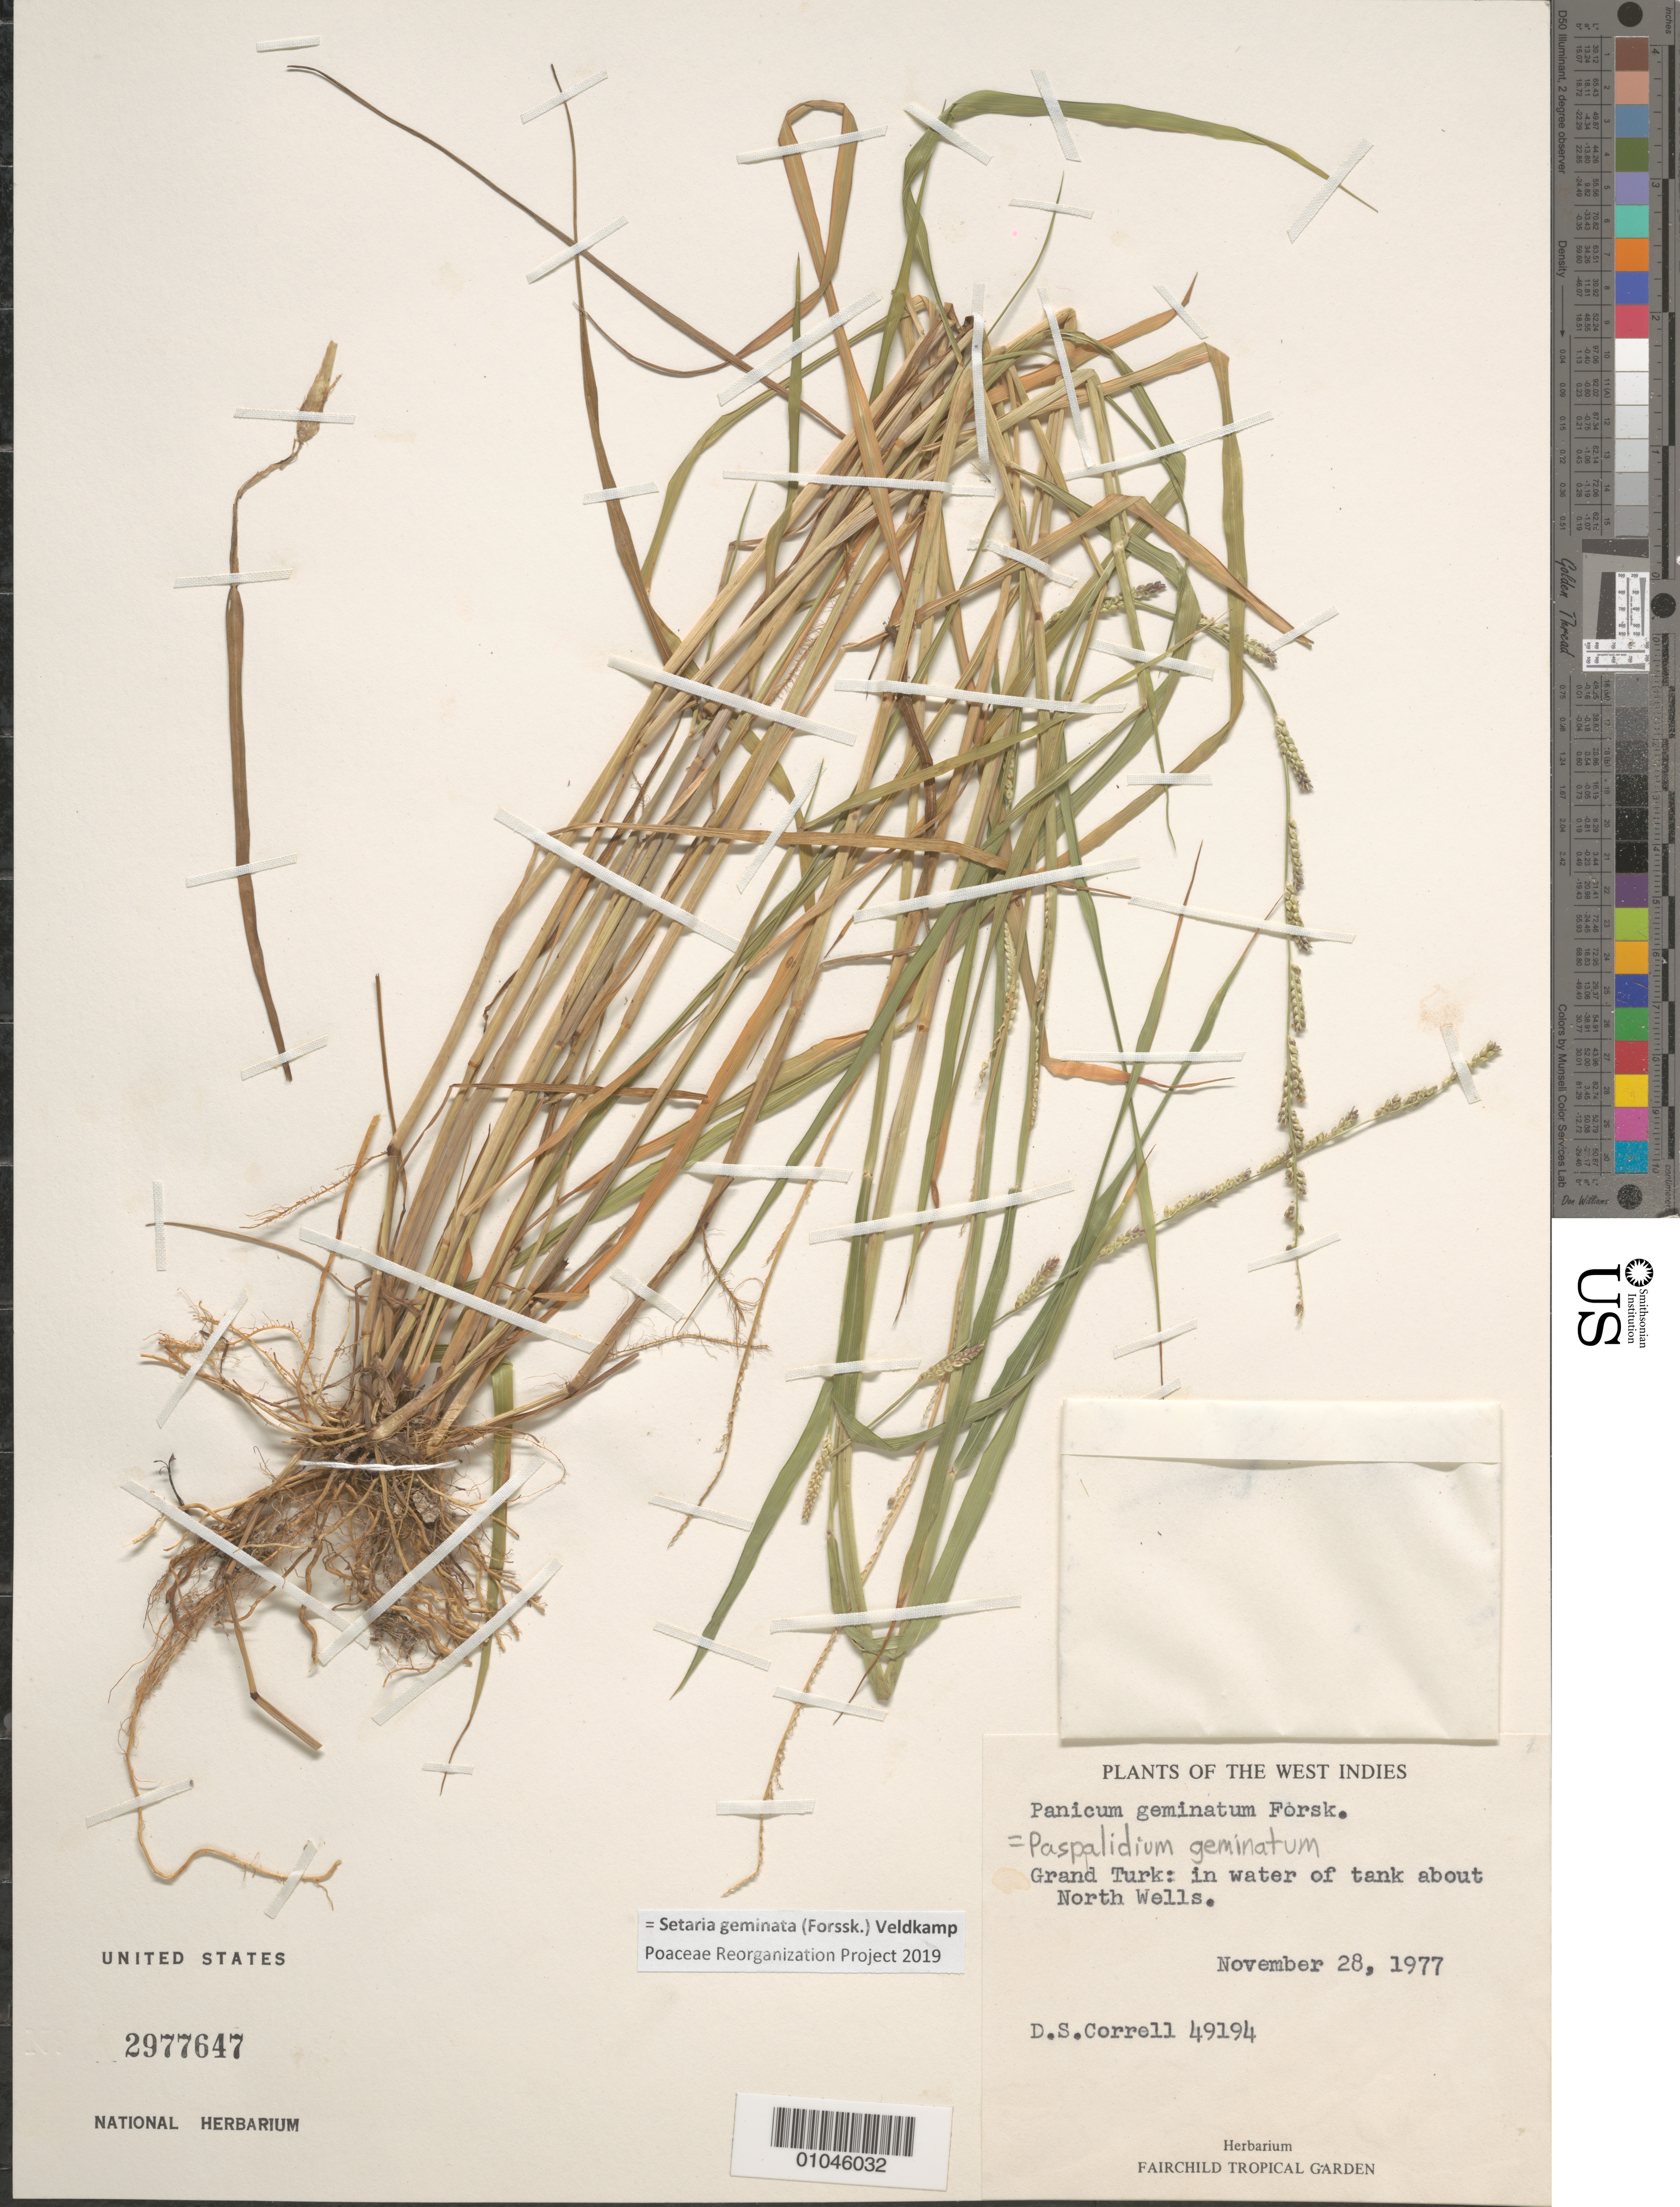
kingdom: Plantae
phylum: Tracheophyta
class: Liliopsida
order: Poales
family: Poaceae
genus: Paspalidium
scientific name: Paspalidium geminatum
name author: (Forssk.) Stapf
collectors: D. S. Correll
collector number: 49194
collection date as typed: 28 Nov 1977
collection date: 1977-11-28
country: Turks and Caicos Islands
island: Grand Turk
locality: Grand Turk: in water of tank about North Wells.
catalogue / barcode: US 2977647